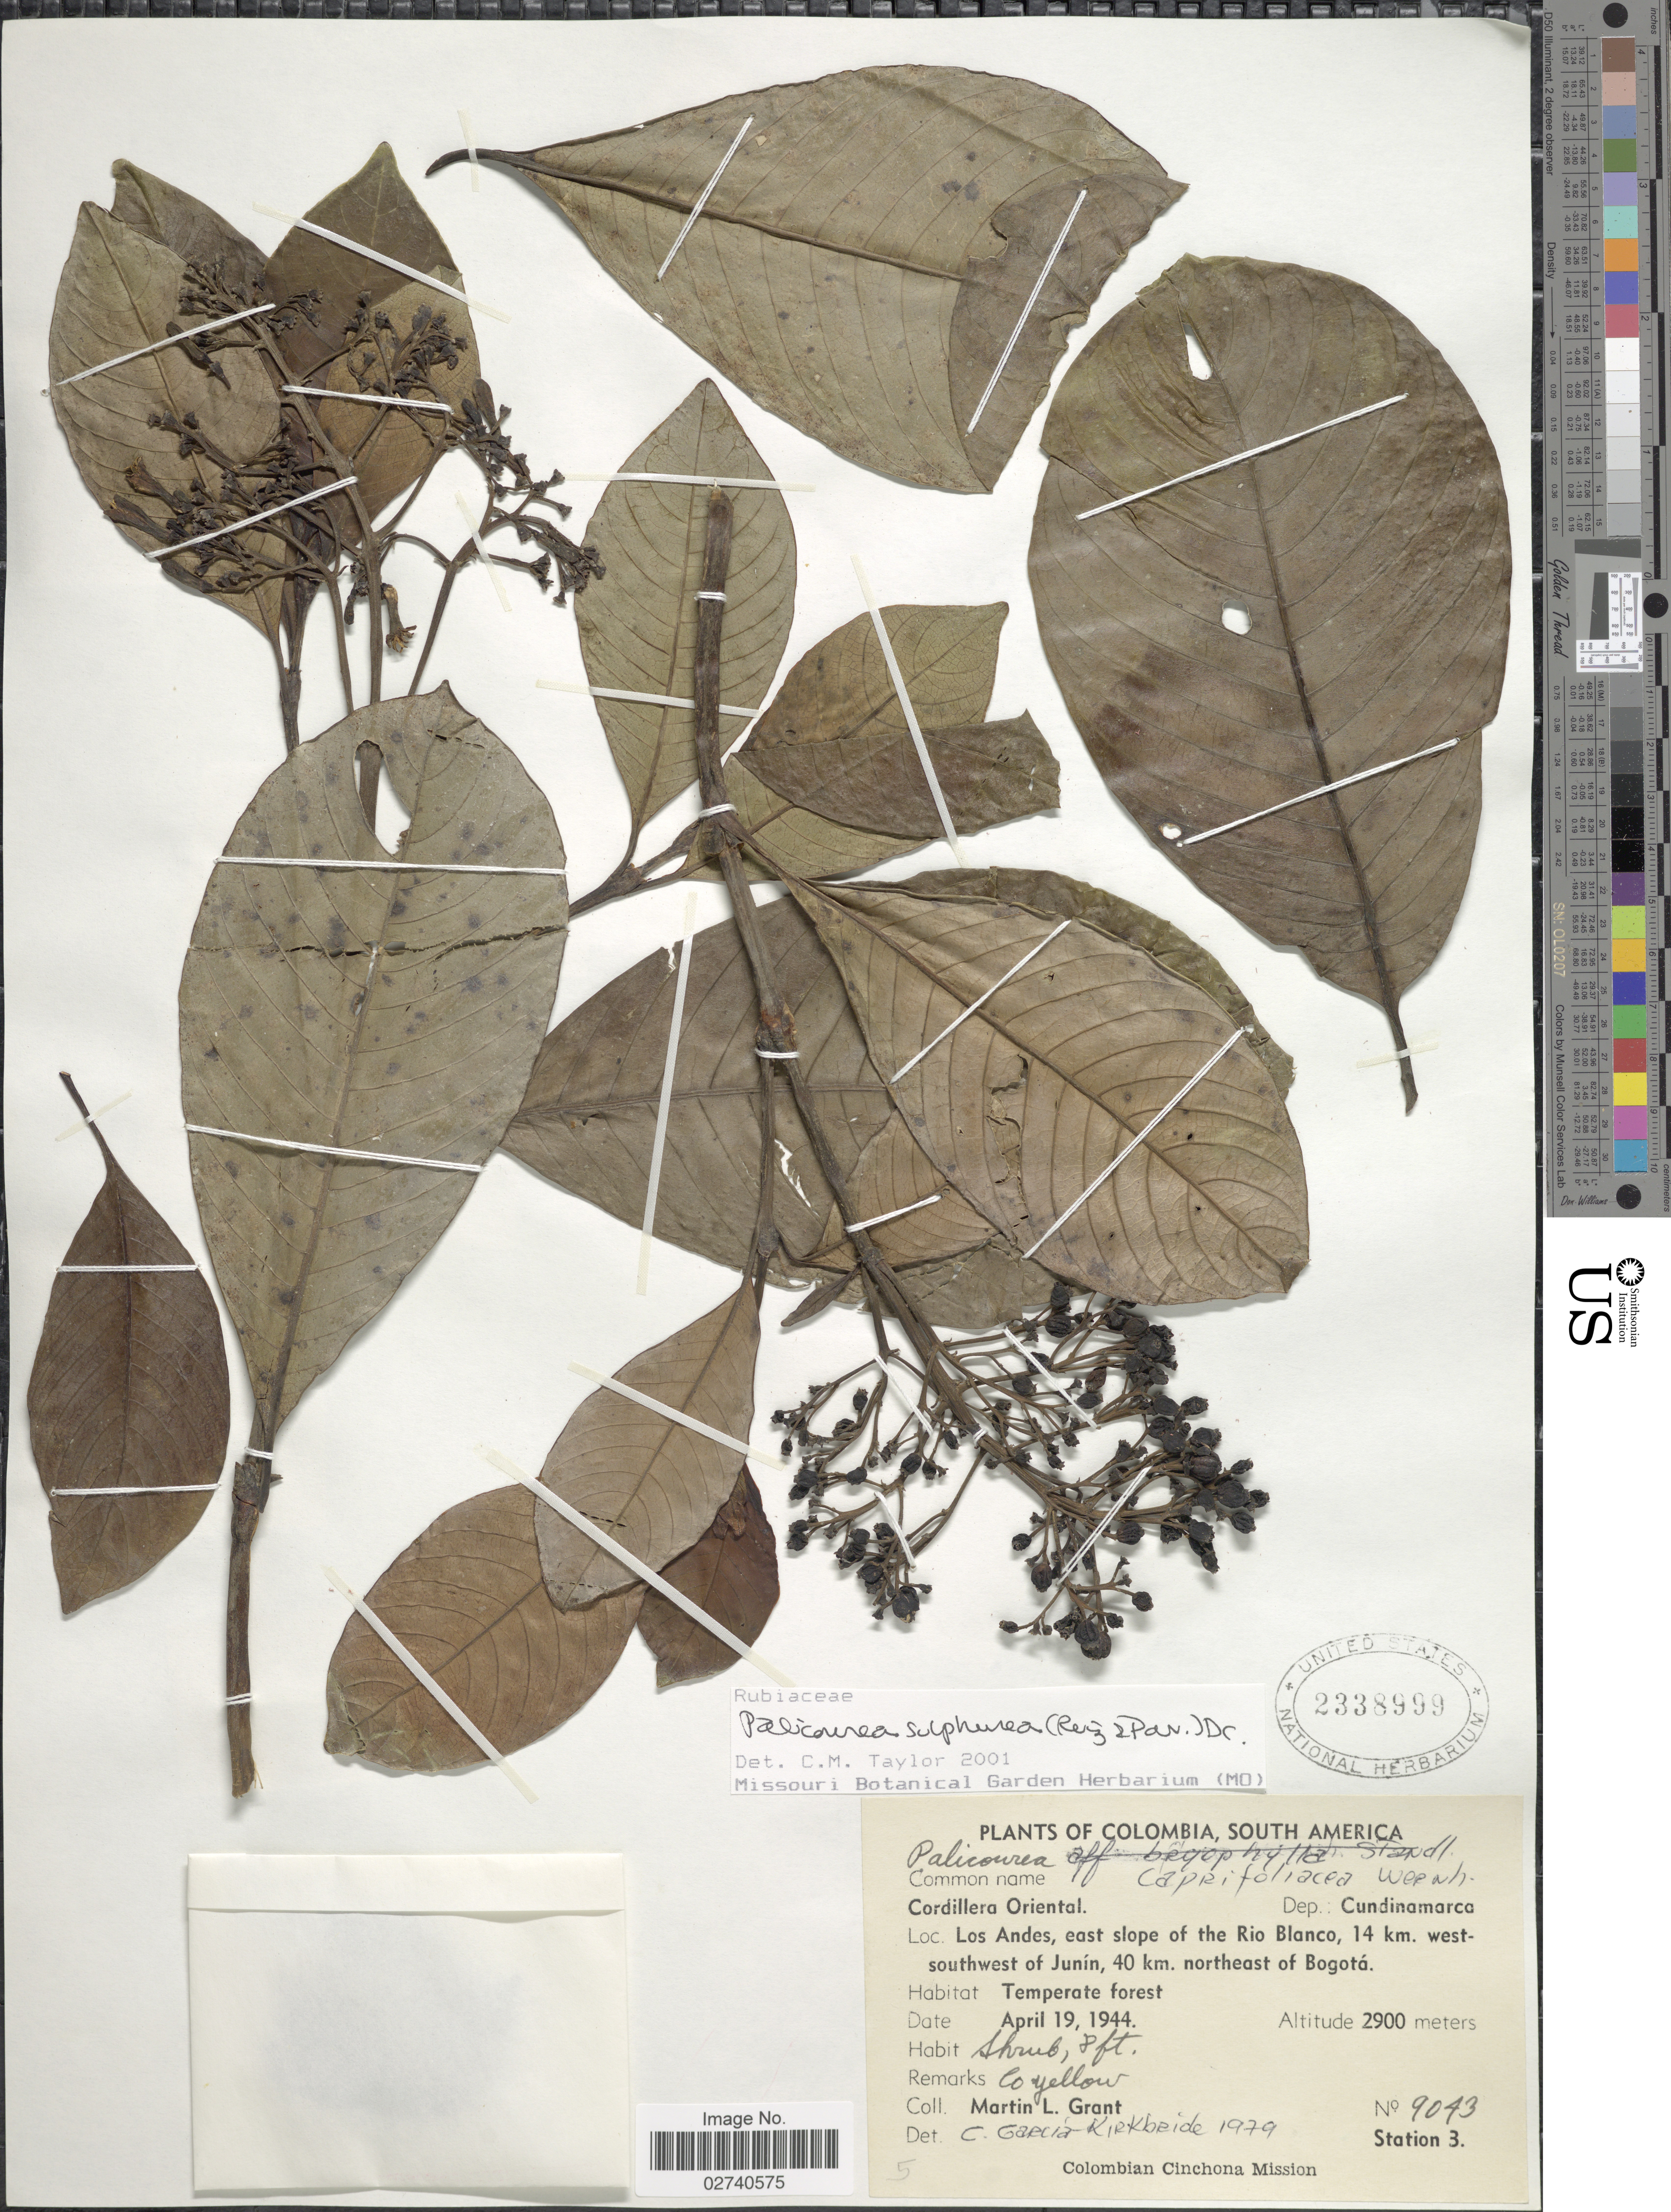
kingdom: Plantae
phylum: Tracheophyta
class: Magnoliopsida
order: Gentianales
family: Rubiaceae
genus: Palicourea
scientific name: Palicourea sulphurea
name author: (Ruiz & Pav.) DC.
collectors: M. L. Grant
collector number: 9043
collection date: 1944-04-19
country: Colombia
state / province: Cauca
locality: Cordillera Oriental. Los Andes, east slope of the Rio Blanco, 14 km. west-southwest of Junin, 40 km. northeast of Bogota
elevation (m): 2900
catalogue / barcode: US 2338999